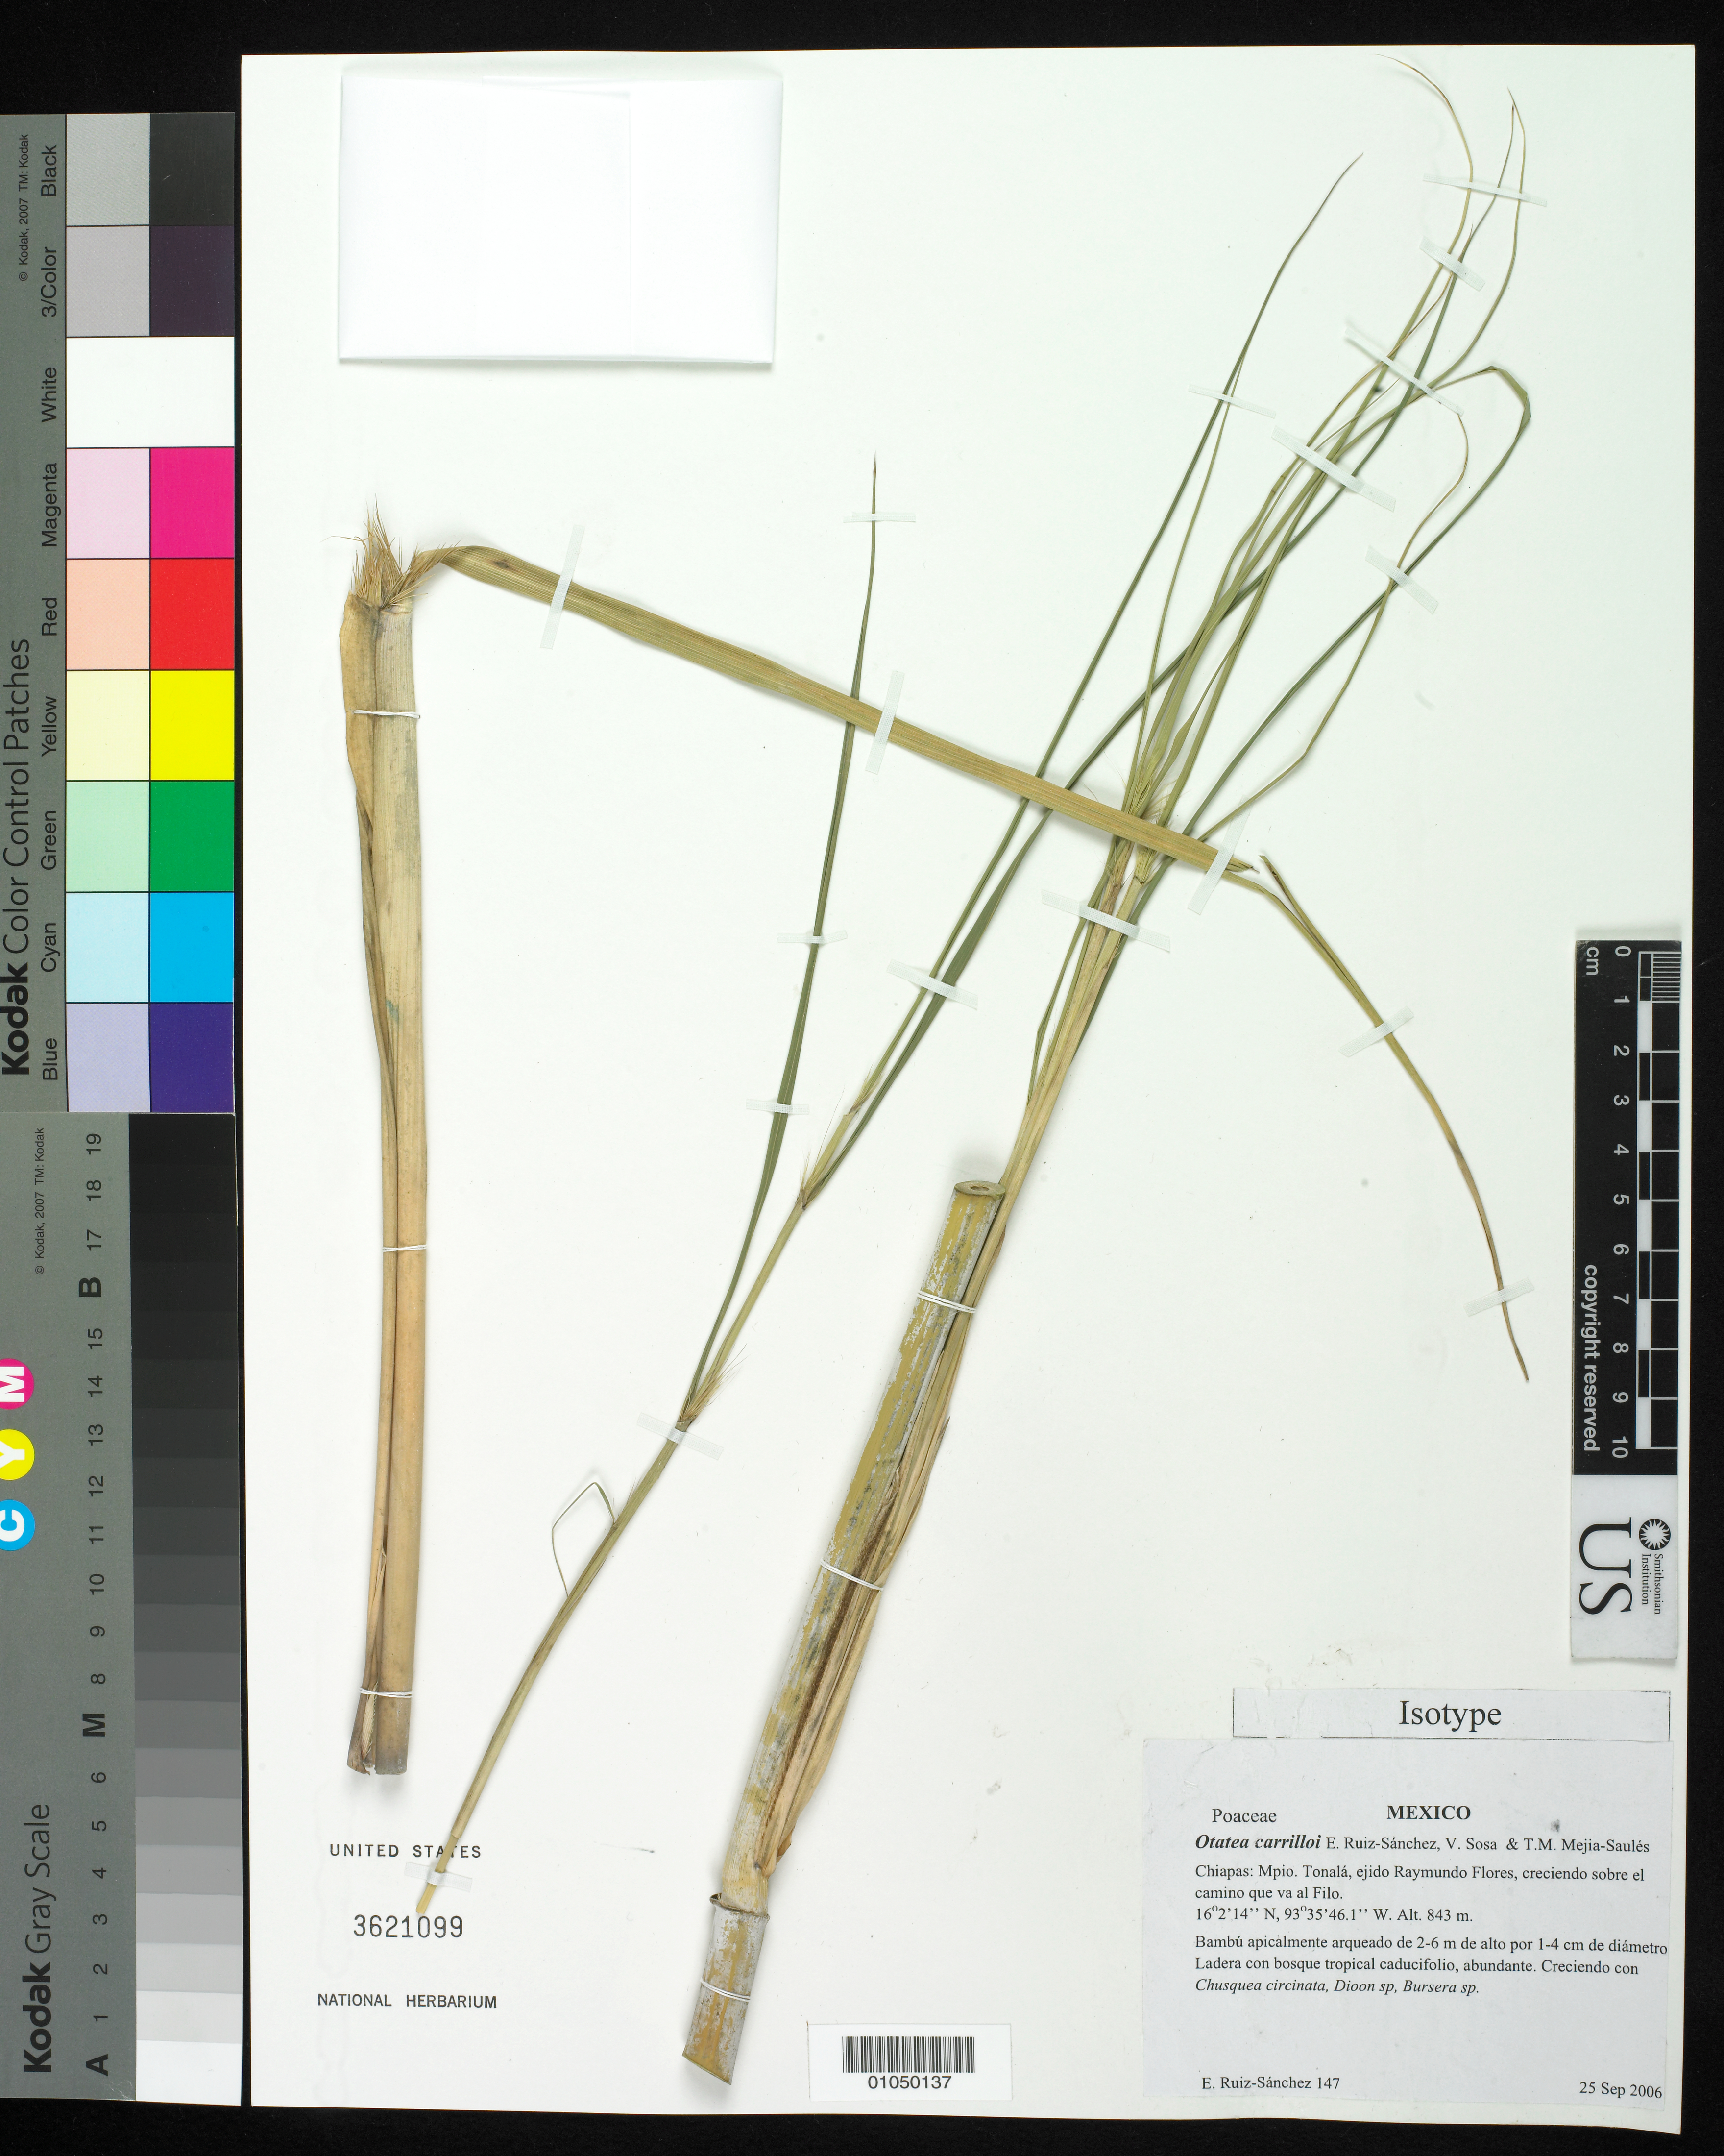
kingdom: Plantae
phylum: Tracheophyta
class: Liliopsida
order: Poales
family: Poaceae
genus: Otatea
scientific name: Otatea carrilloi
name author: Ruíz-Sanchez et al.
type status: Isotype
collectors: E. Ruíz-Sanchez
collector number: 147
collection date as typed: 25 Sep 2006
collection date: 2006-09-25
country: Mexico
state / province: Chiapas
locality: Chiapas: Mpio. Tonalá, ejido Raymundo Flores, creciendo sobre el camino que va al Filo.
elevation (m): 843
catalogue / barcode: US 3621099